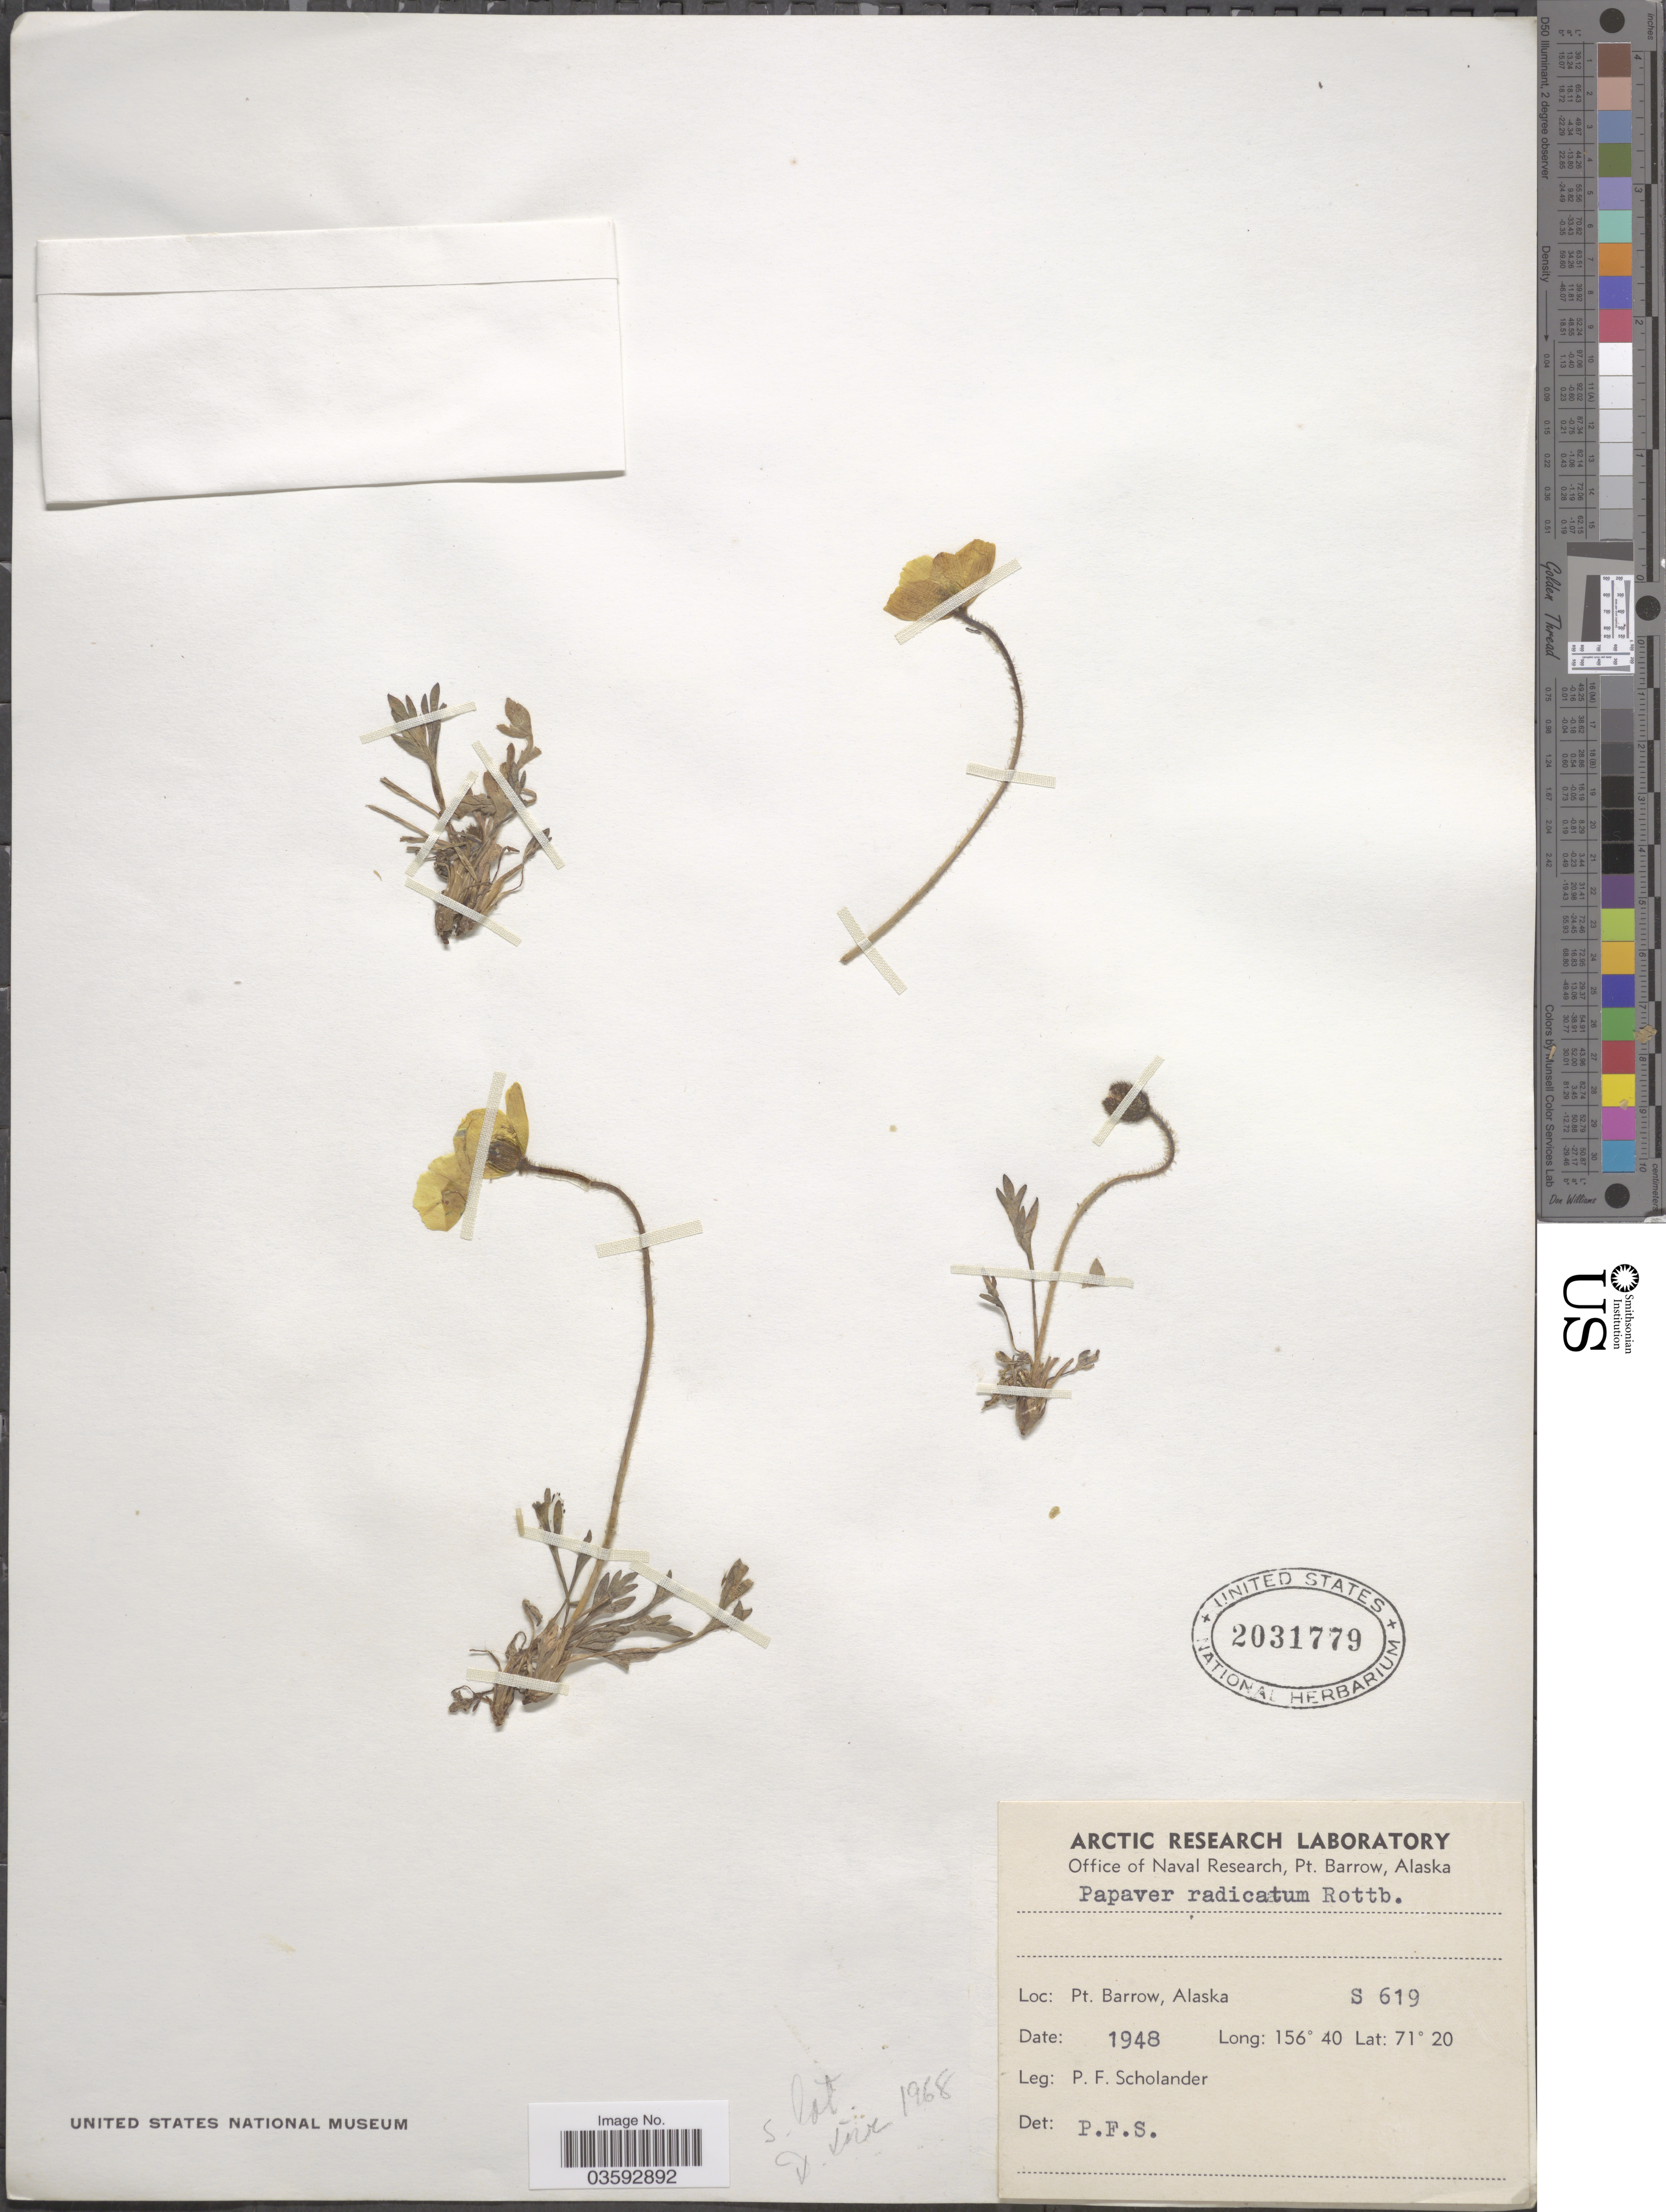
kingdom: Plantae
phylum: Tracheophyta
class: Magnoliopsida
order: Ranunculales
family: Papaveraceae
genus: Papaver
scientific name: Papaver radicatum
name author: Rottb.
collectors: P. Scholander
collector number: S 619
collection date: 1948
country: United States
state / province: Alaska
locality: Pt. Barrow.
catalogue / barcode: US 2031779